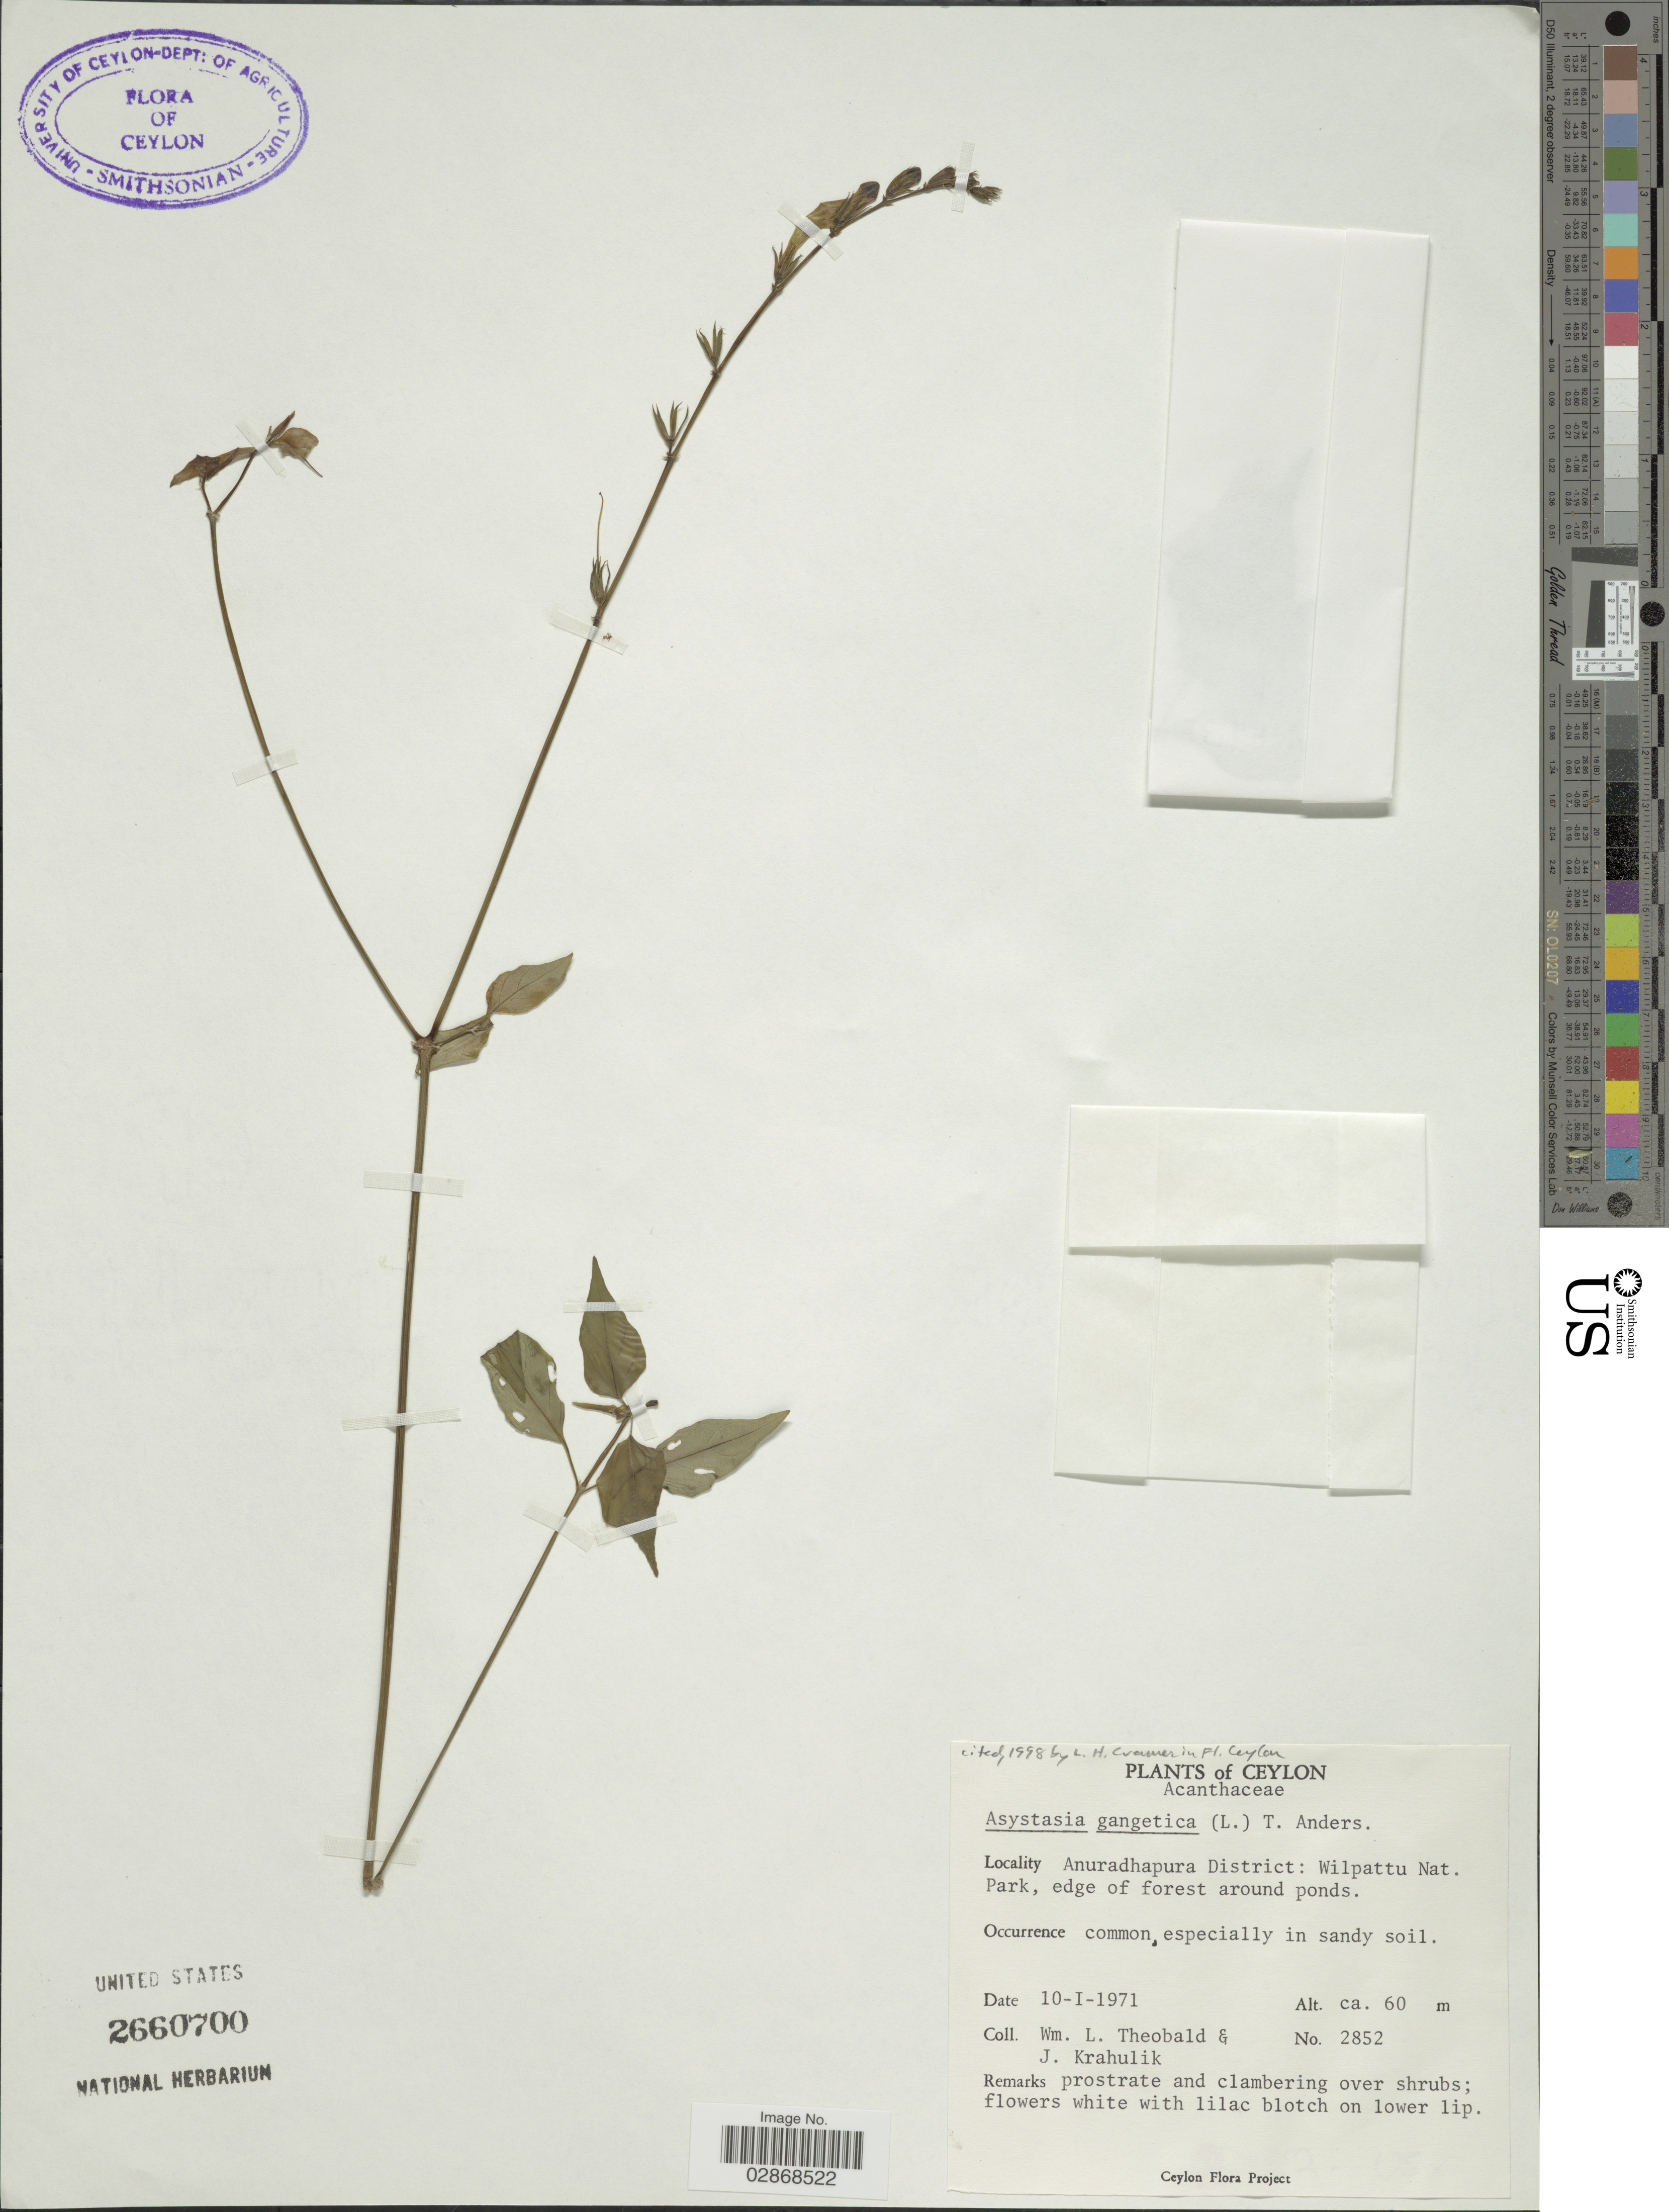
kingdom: Plantae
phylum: Tracheophyta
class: Magnoliopsida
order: Lamiales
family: Acanthaceae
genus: Asystasia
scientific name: Asystasia gangetica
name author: (L.) T. Anderson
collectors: W. L. Theobald & J. Krahulik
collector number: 2852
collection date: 1971-01-10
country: Sri Lanka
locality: Ceylon. Anuradhapura District: Wilpattu Nat. Park.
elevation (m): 60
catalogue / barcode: US 2660700